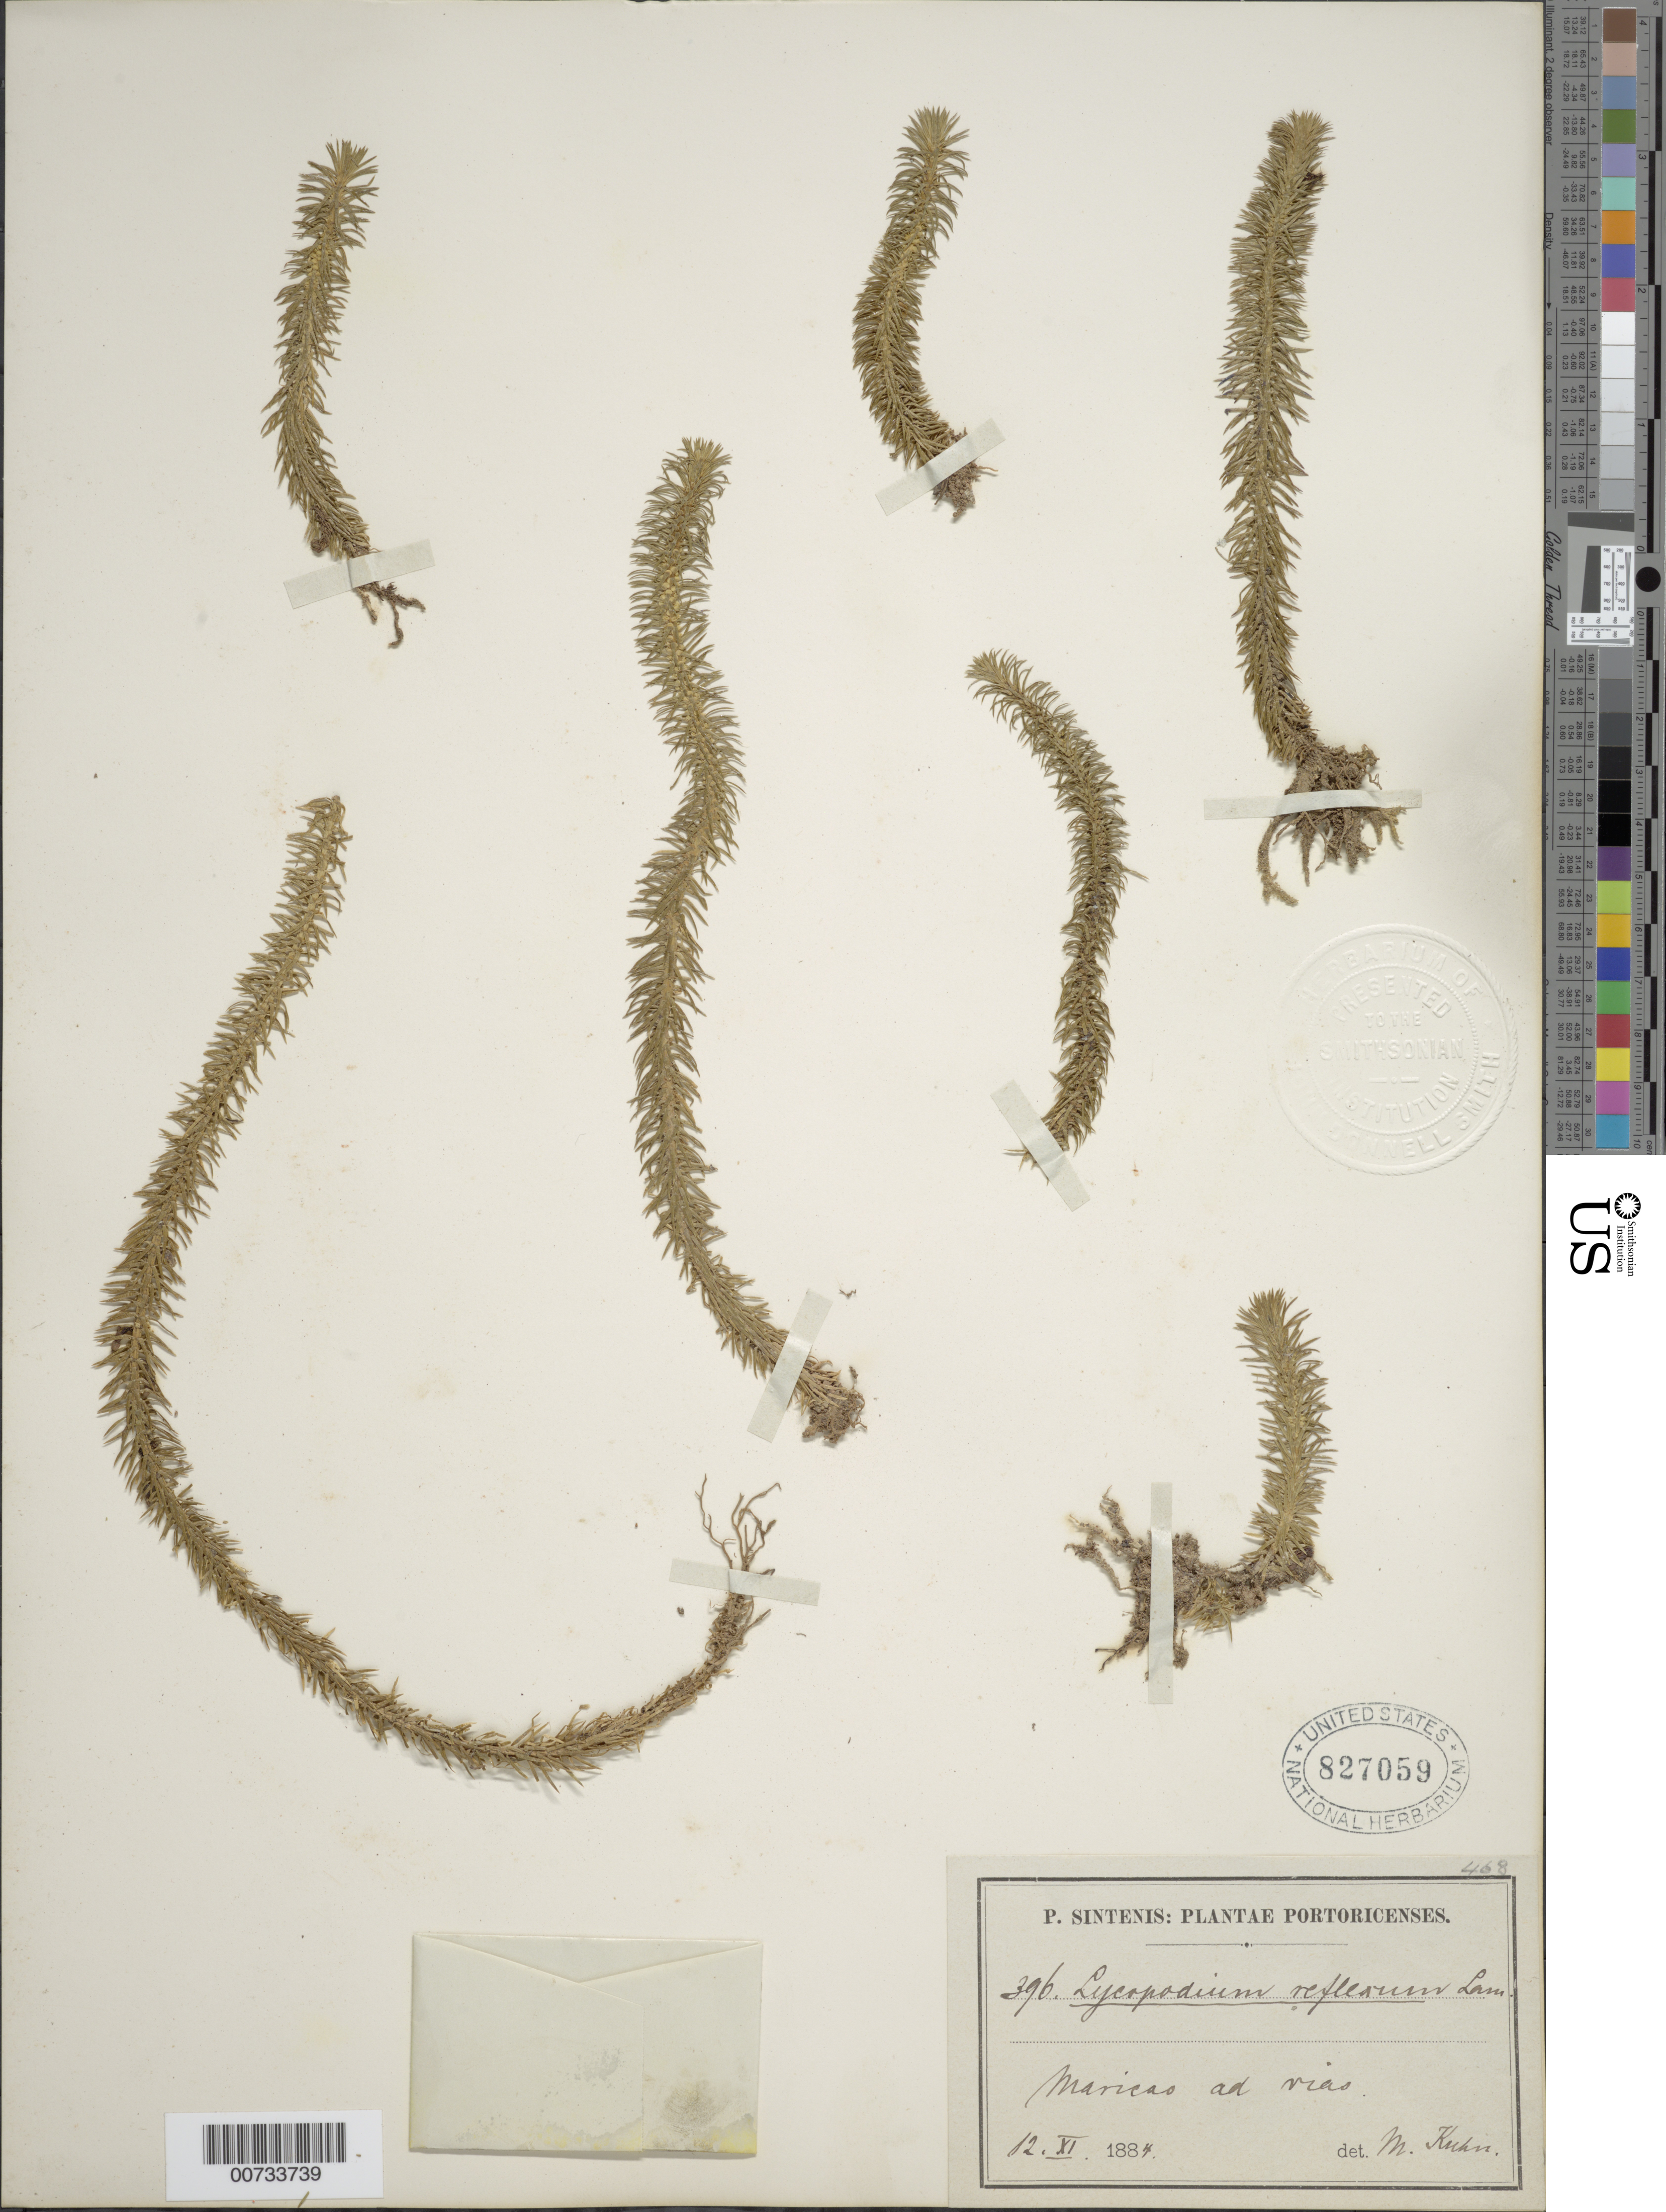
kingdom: Plantae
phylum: Tracheophyta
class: Lycopodiopsida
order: Lycopodiales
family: Lycopodiaceae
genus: Phlegmariurus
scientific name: Phlegmariurus reflexus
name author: (Lam.) B. Øllg.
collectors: P. Sintenis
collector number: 396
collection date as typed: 12 Nov 1884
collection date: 1884-11-12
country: Puerto Rico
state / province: Maricao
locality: Maricao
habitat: Ad vias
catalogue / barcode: US 827059